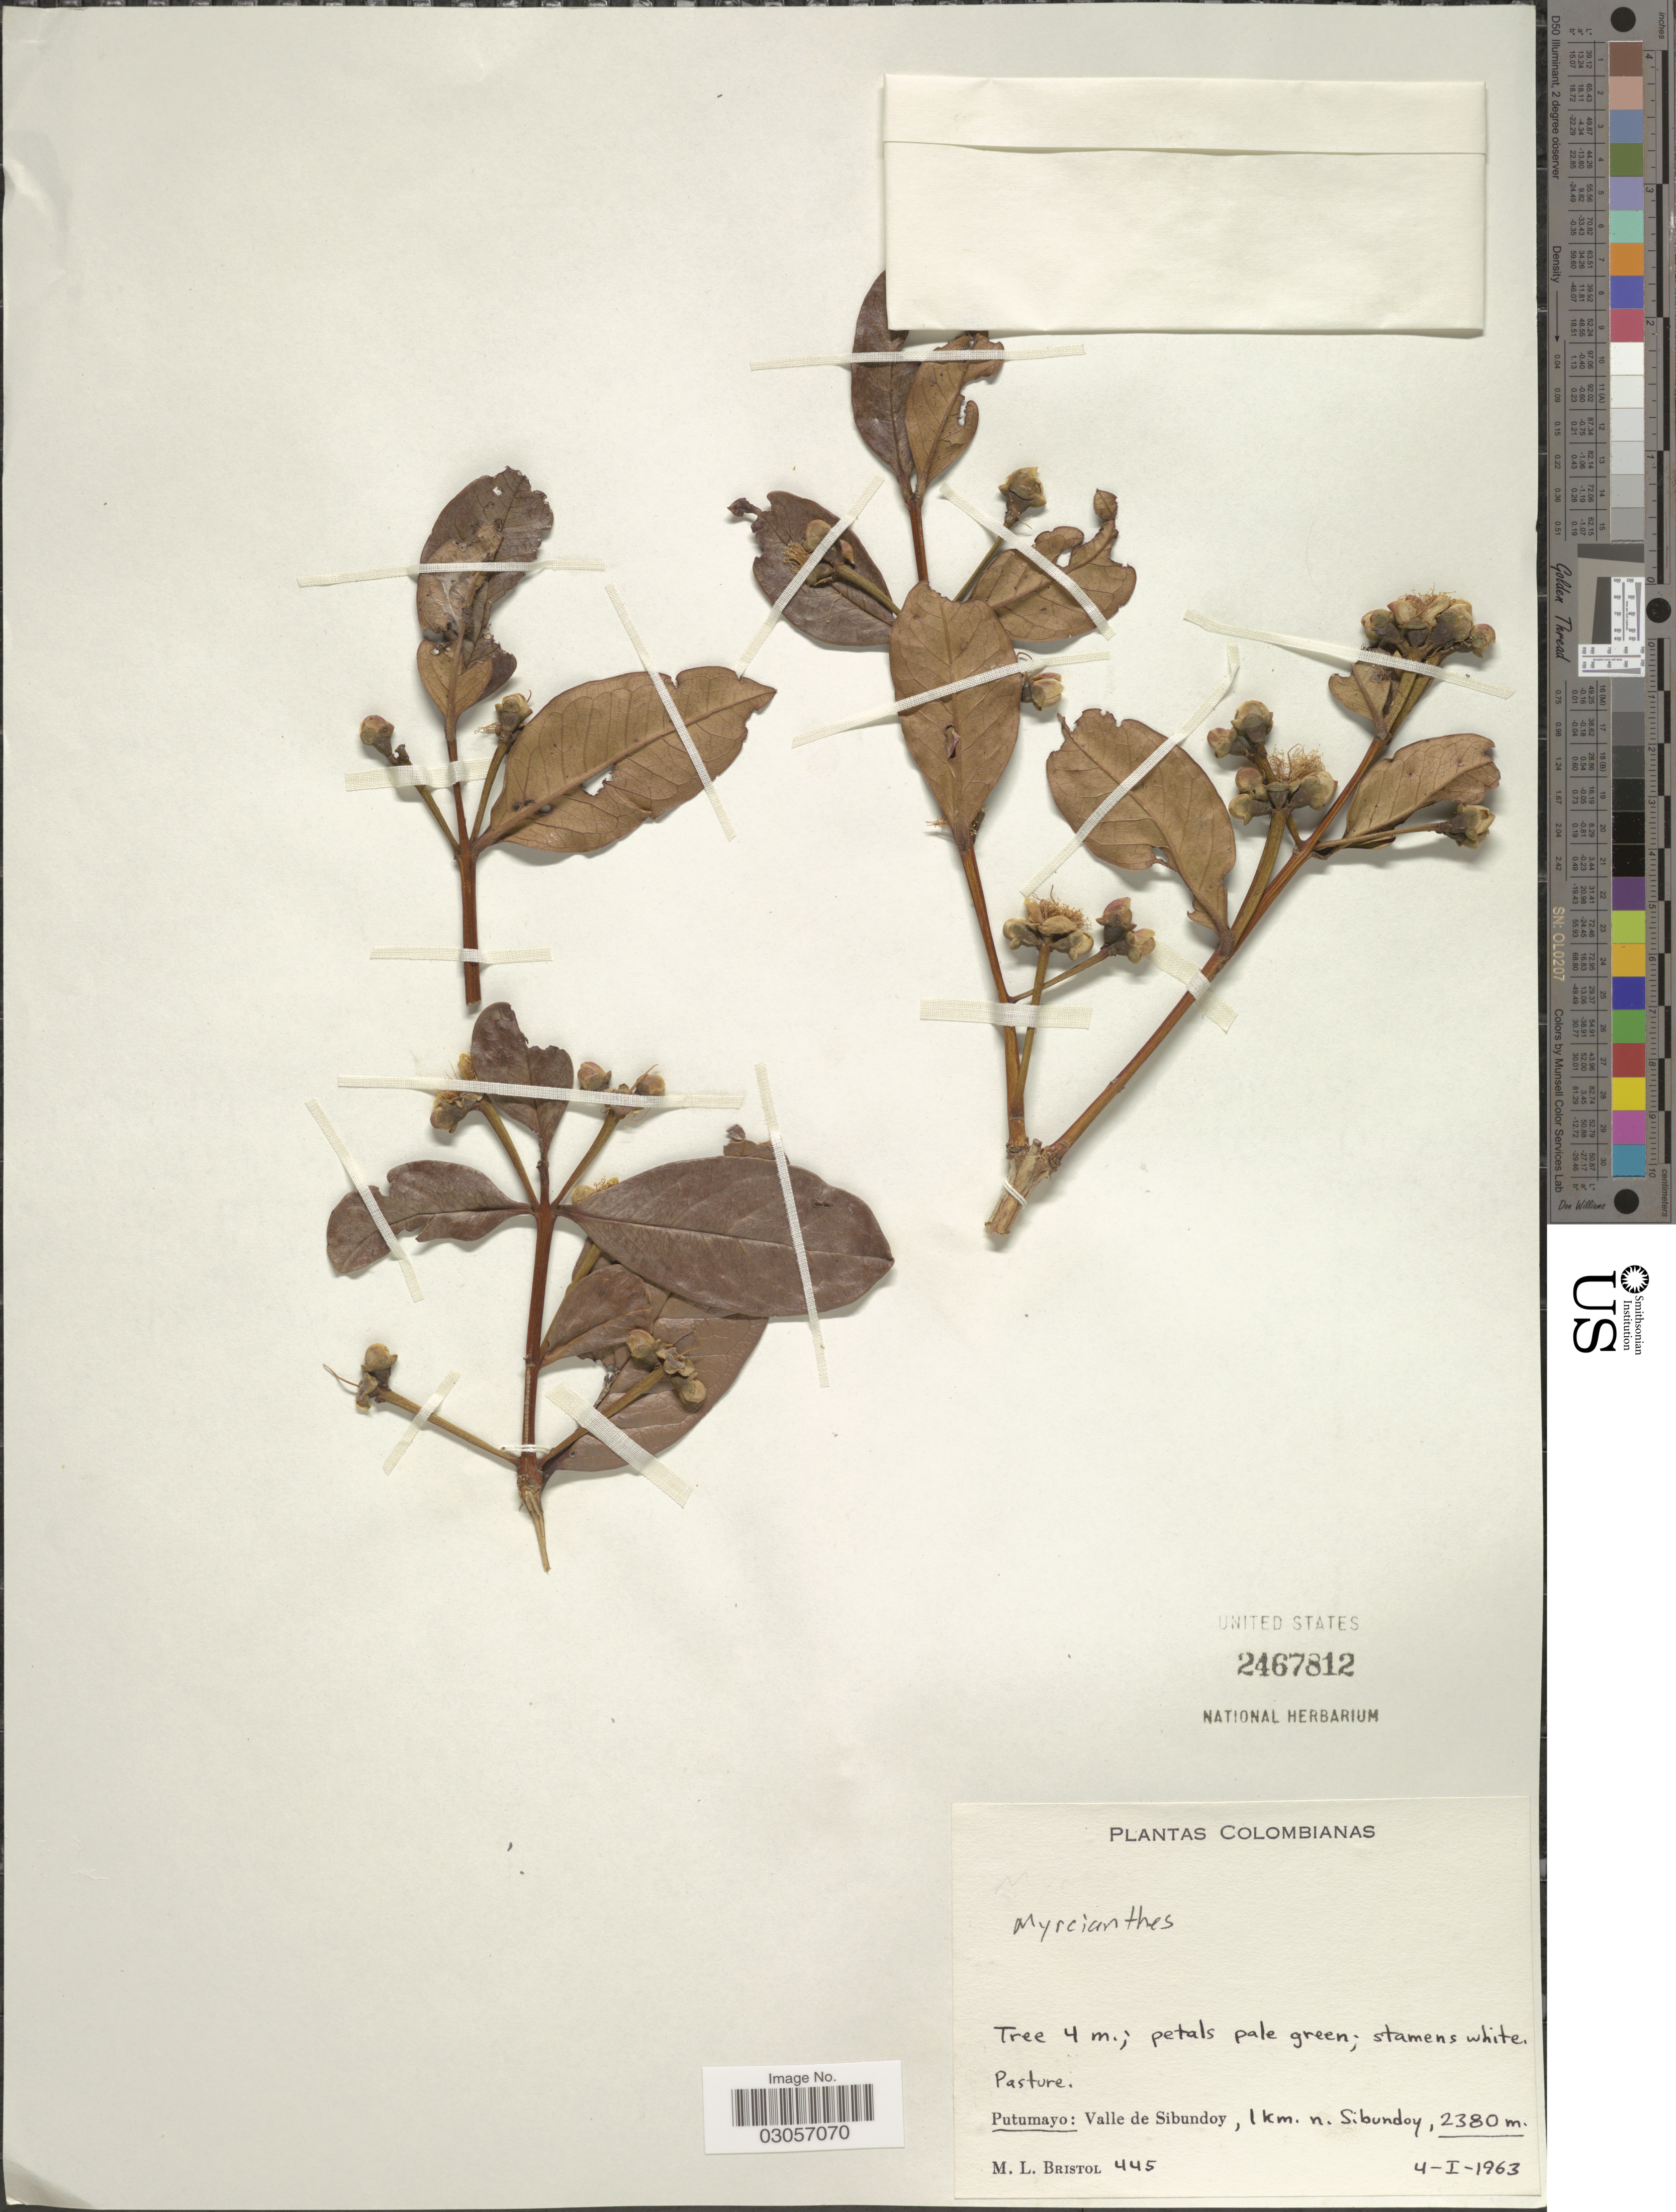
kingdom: Plantae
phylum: Tracheophyta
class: Magnoliopsida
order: Myrtales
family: Myrtaceae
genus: Myrcianthes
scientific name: Myrcianthes sp.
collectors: M. L. Bristol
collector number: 445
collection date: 1963-01-04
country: Colombia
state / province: Putumayo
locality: Valle de Sibundoy, 1 km. n. Sibundoy.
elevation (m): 2380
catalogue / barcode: US 2467812